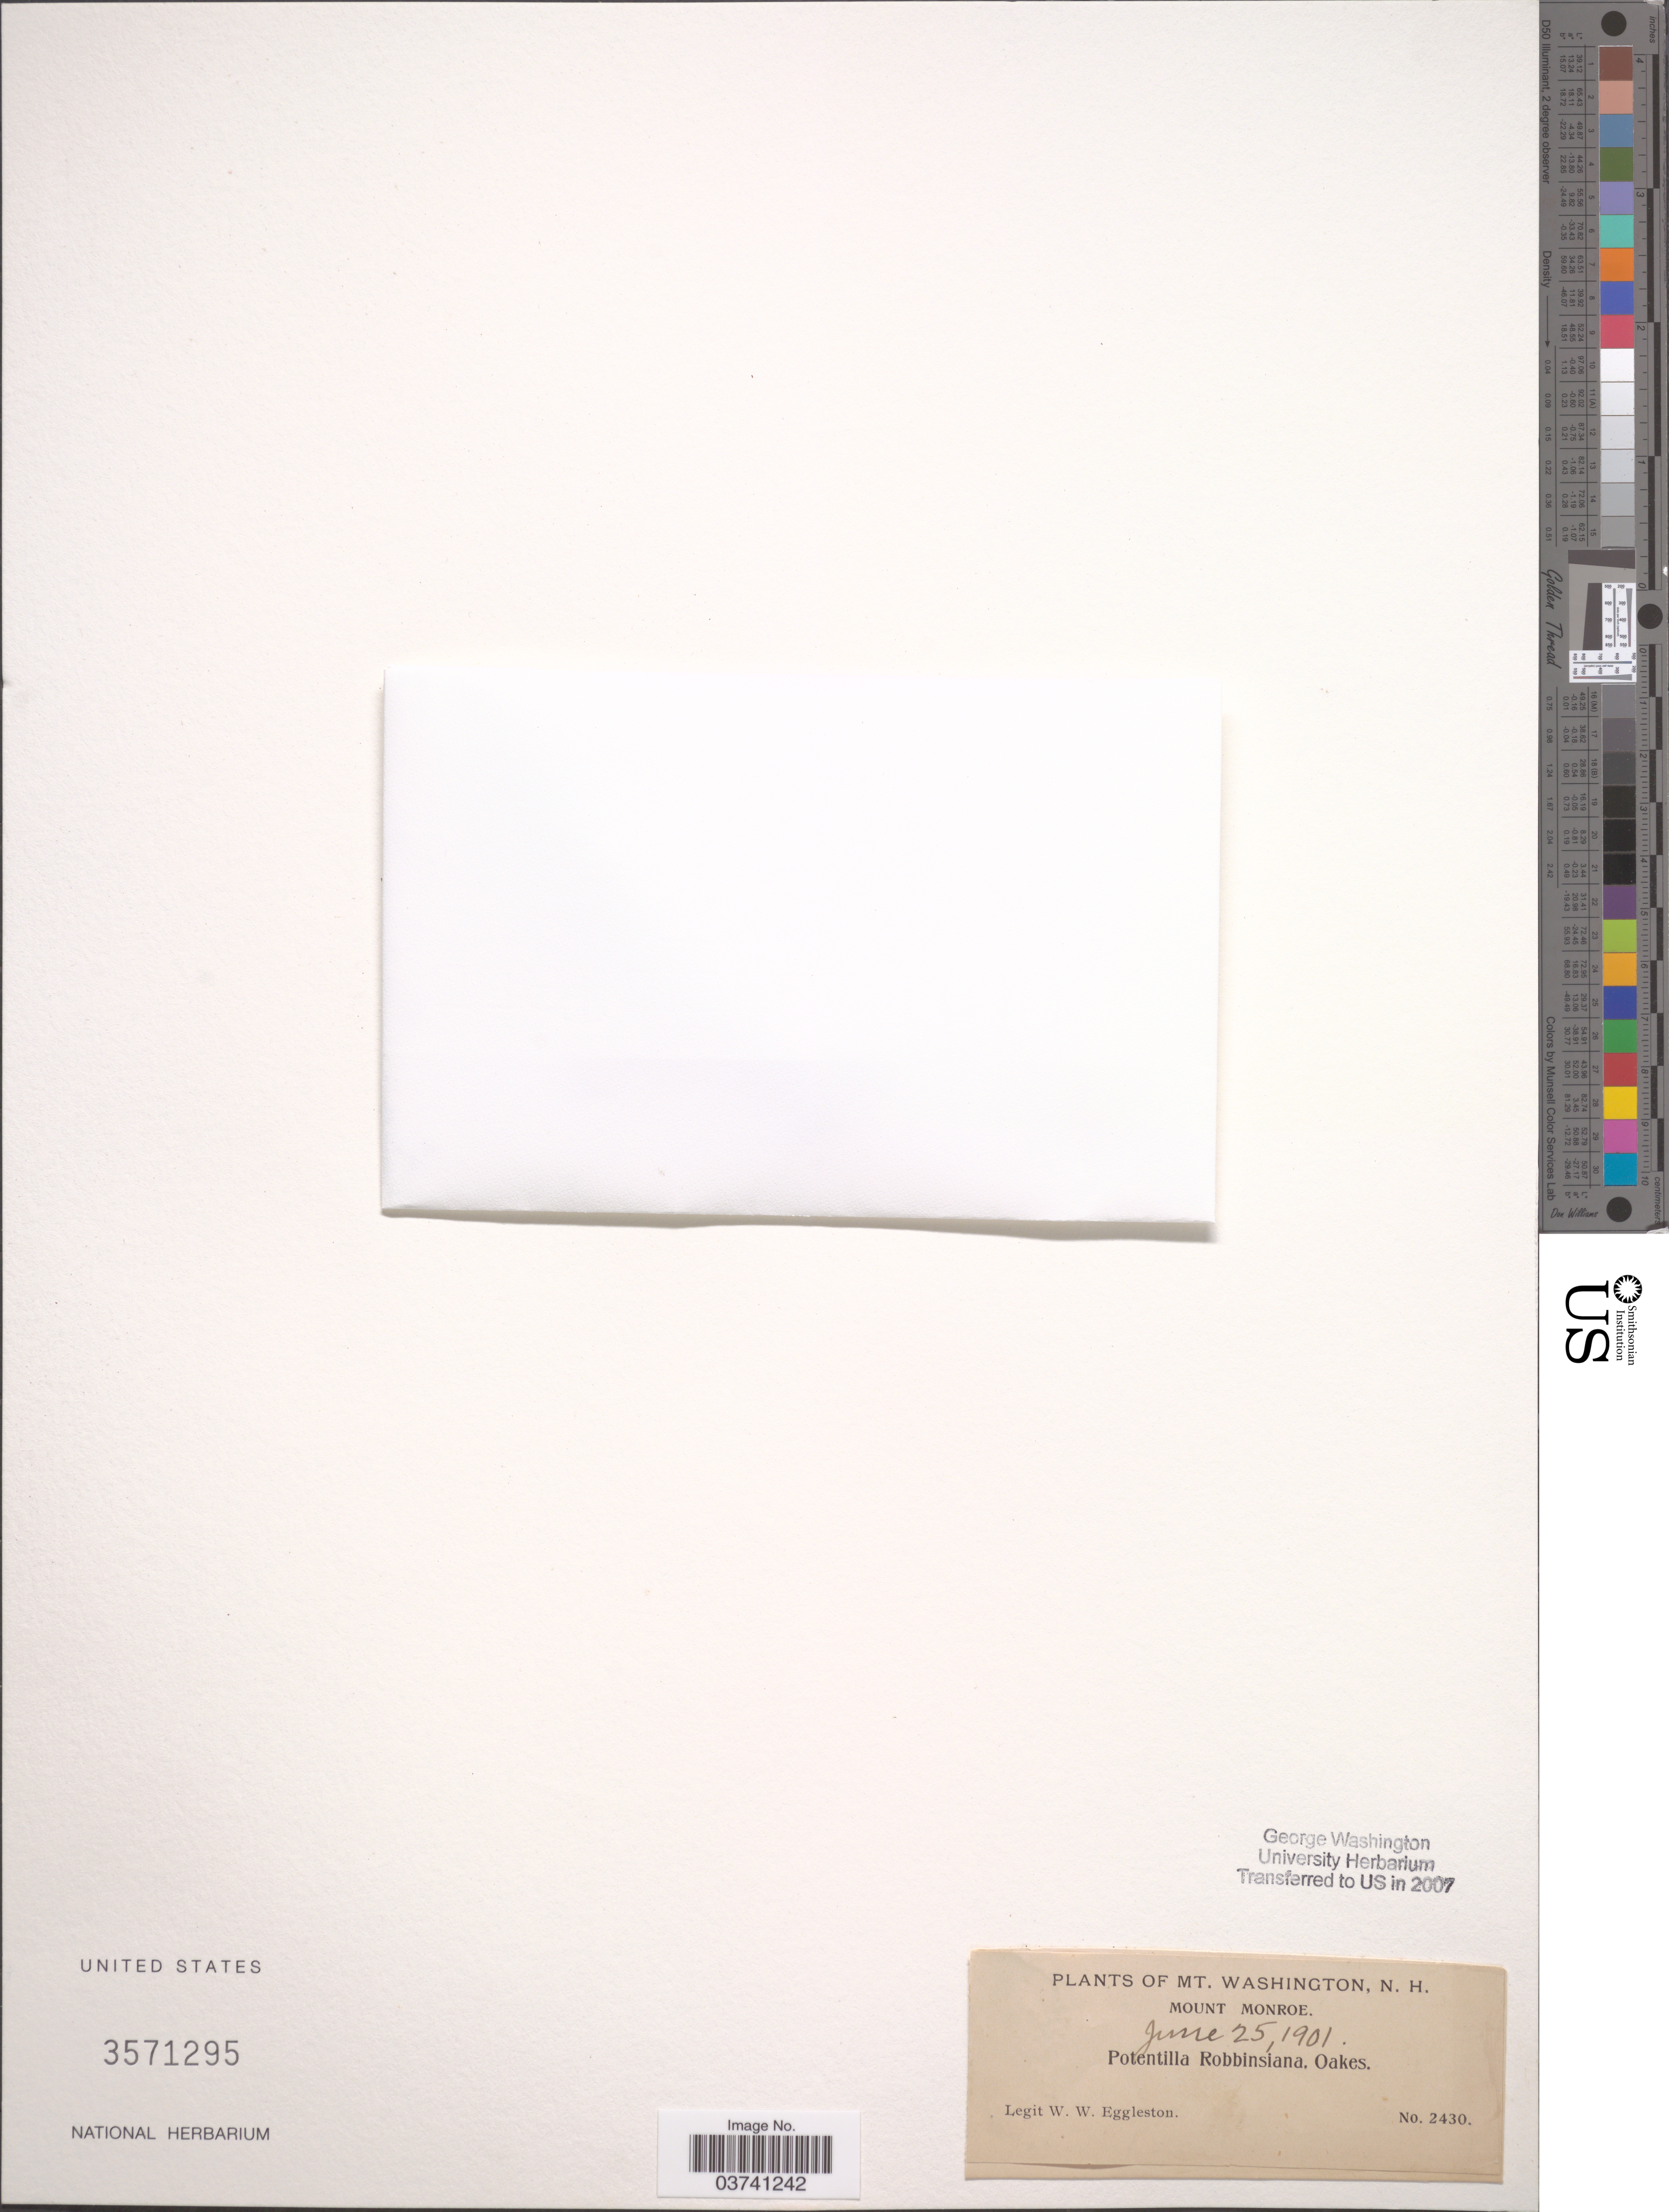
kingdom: Plantae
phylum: Tracheophyta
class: Magnoliopsida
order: Rosales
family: Rosaceae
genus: Potentilla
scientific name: Potentilla robbinsiana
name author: (Lehm. ex Rydb.) Oakes ex Rydb.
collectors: W. W. Eggleston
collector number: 2430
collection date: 1901-06-25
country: United States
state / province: New Hampshire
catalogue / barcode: US 3571295